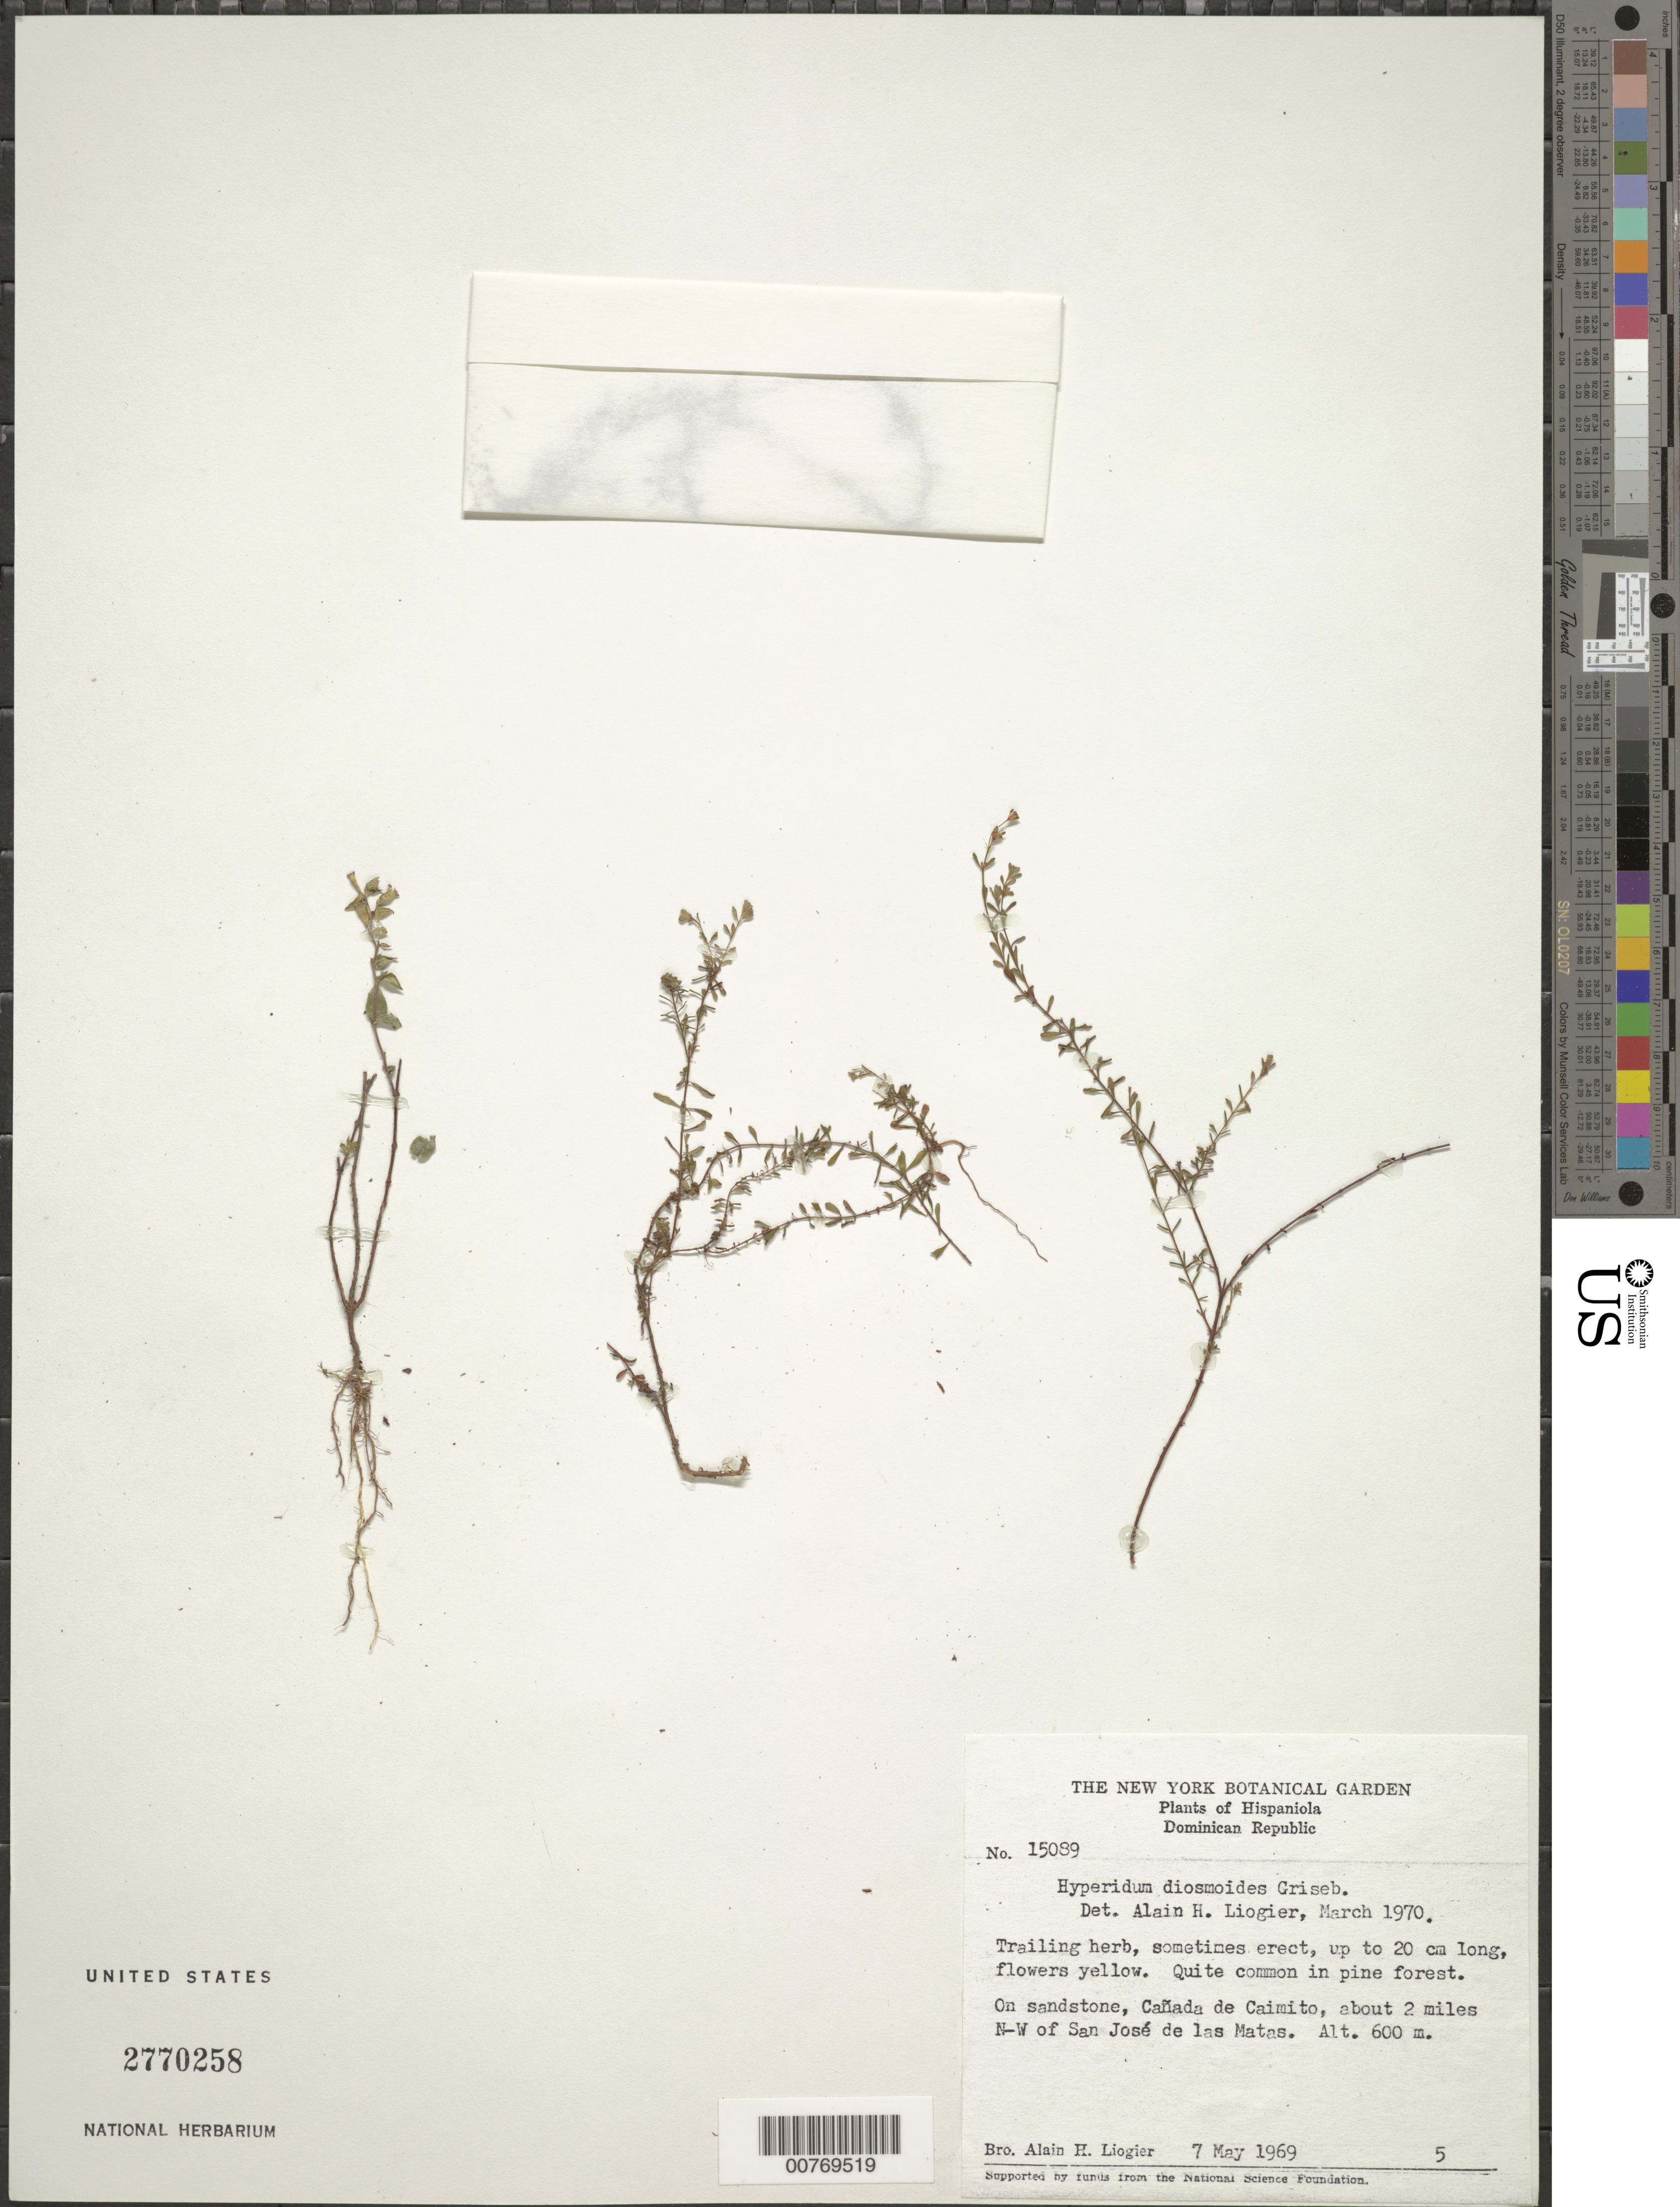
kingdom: Plantae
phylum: Tracheophyta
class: Magnoliopsida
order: Malpighiales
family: Hypericaceae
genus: Hypericum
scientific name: Hypericum diosmoides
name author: Griseb.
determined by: Liogier, Alain H.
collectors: A. H. Liogier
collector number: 15089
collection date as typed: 07 May 1969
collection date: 1969-05-07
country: Dominican Republic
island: Hispaniola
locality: On sandstone, Cañada de Caimito, about 2 miles N-W of San José de las Matas.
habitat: Quite common in Pine forest.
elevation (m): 600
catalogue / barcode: US 2770258